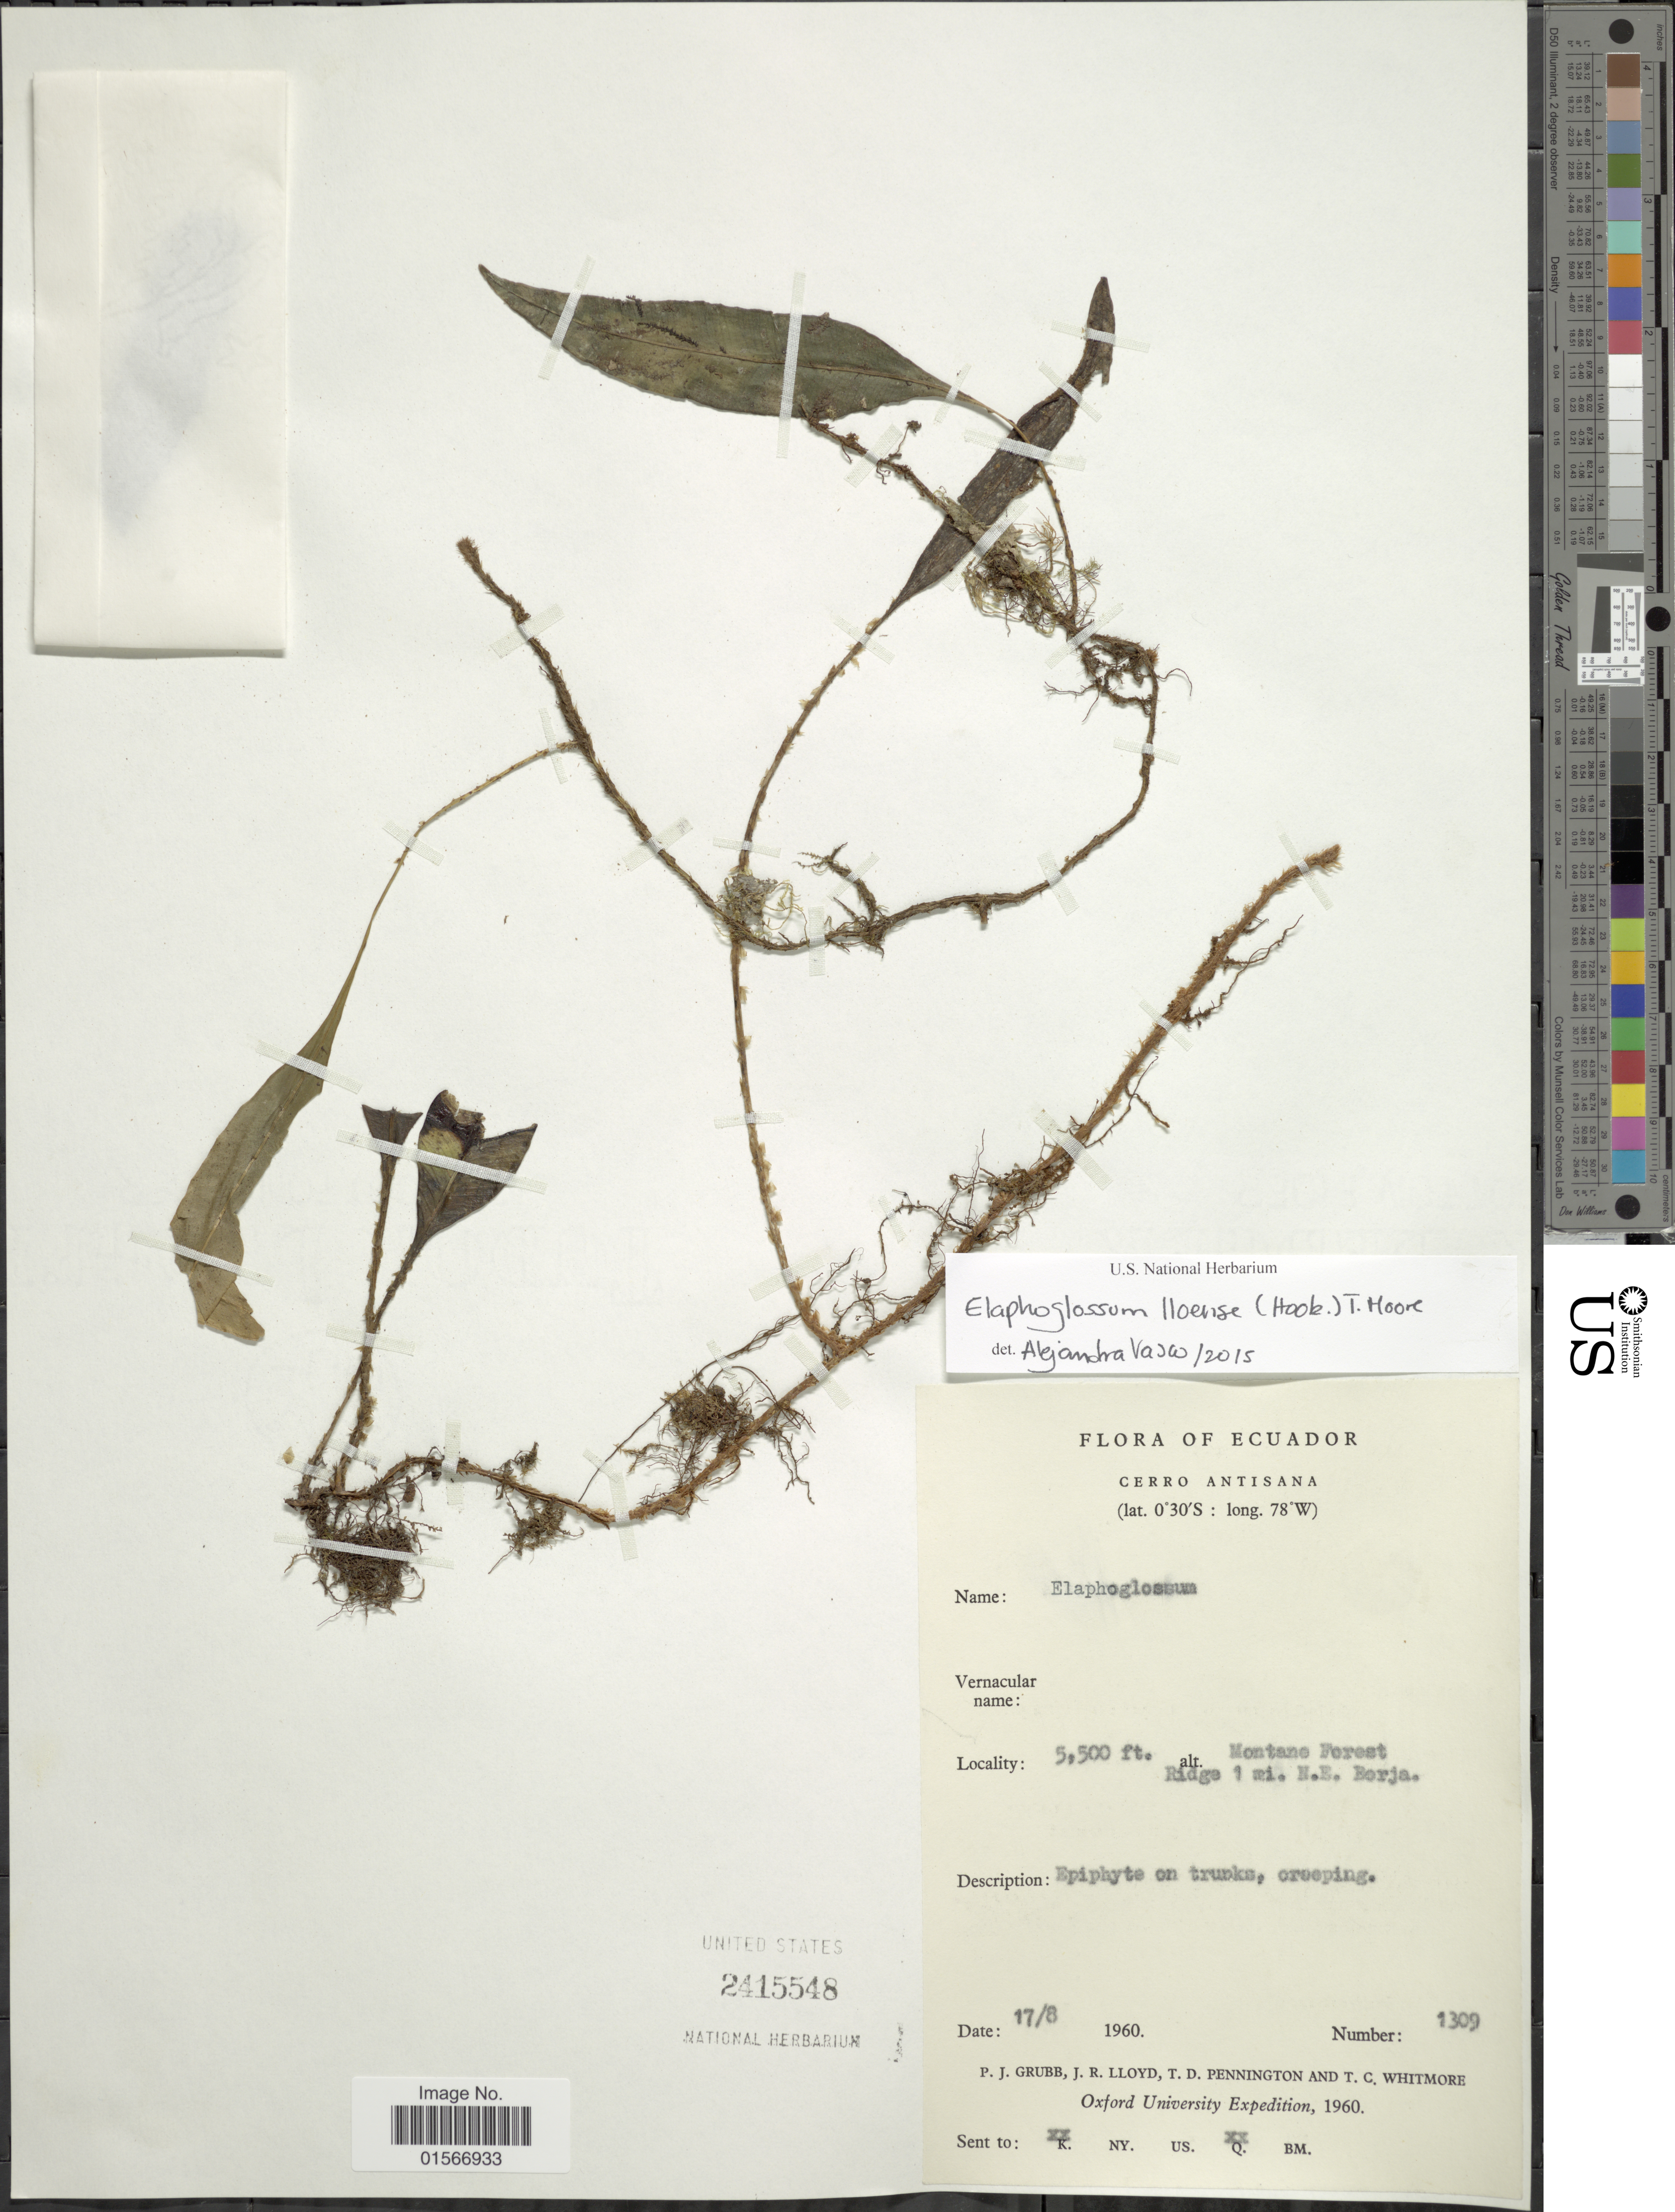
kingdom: Plantae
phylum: Tracheophyta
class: Polypodiopsida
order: Polypodiales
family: Dryopteridaceae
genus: Elaphoglossum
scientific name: Elaphoglossum lloense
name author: (Hook.) T. Moore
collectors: P. J. Grubb, J. R. Lloyd, T. D. Pennington & T. C. Whitmore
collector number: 1309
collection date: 1960-08-17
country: Ecuador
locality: Cero Antisana, montane Forest Ridge 1 mi. N.E. Borja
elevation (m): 1676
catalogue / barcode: US 2415548